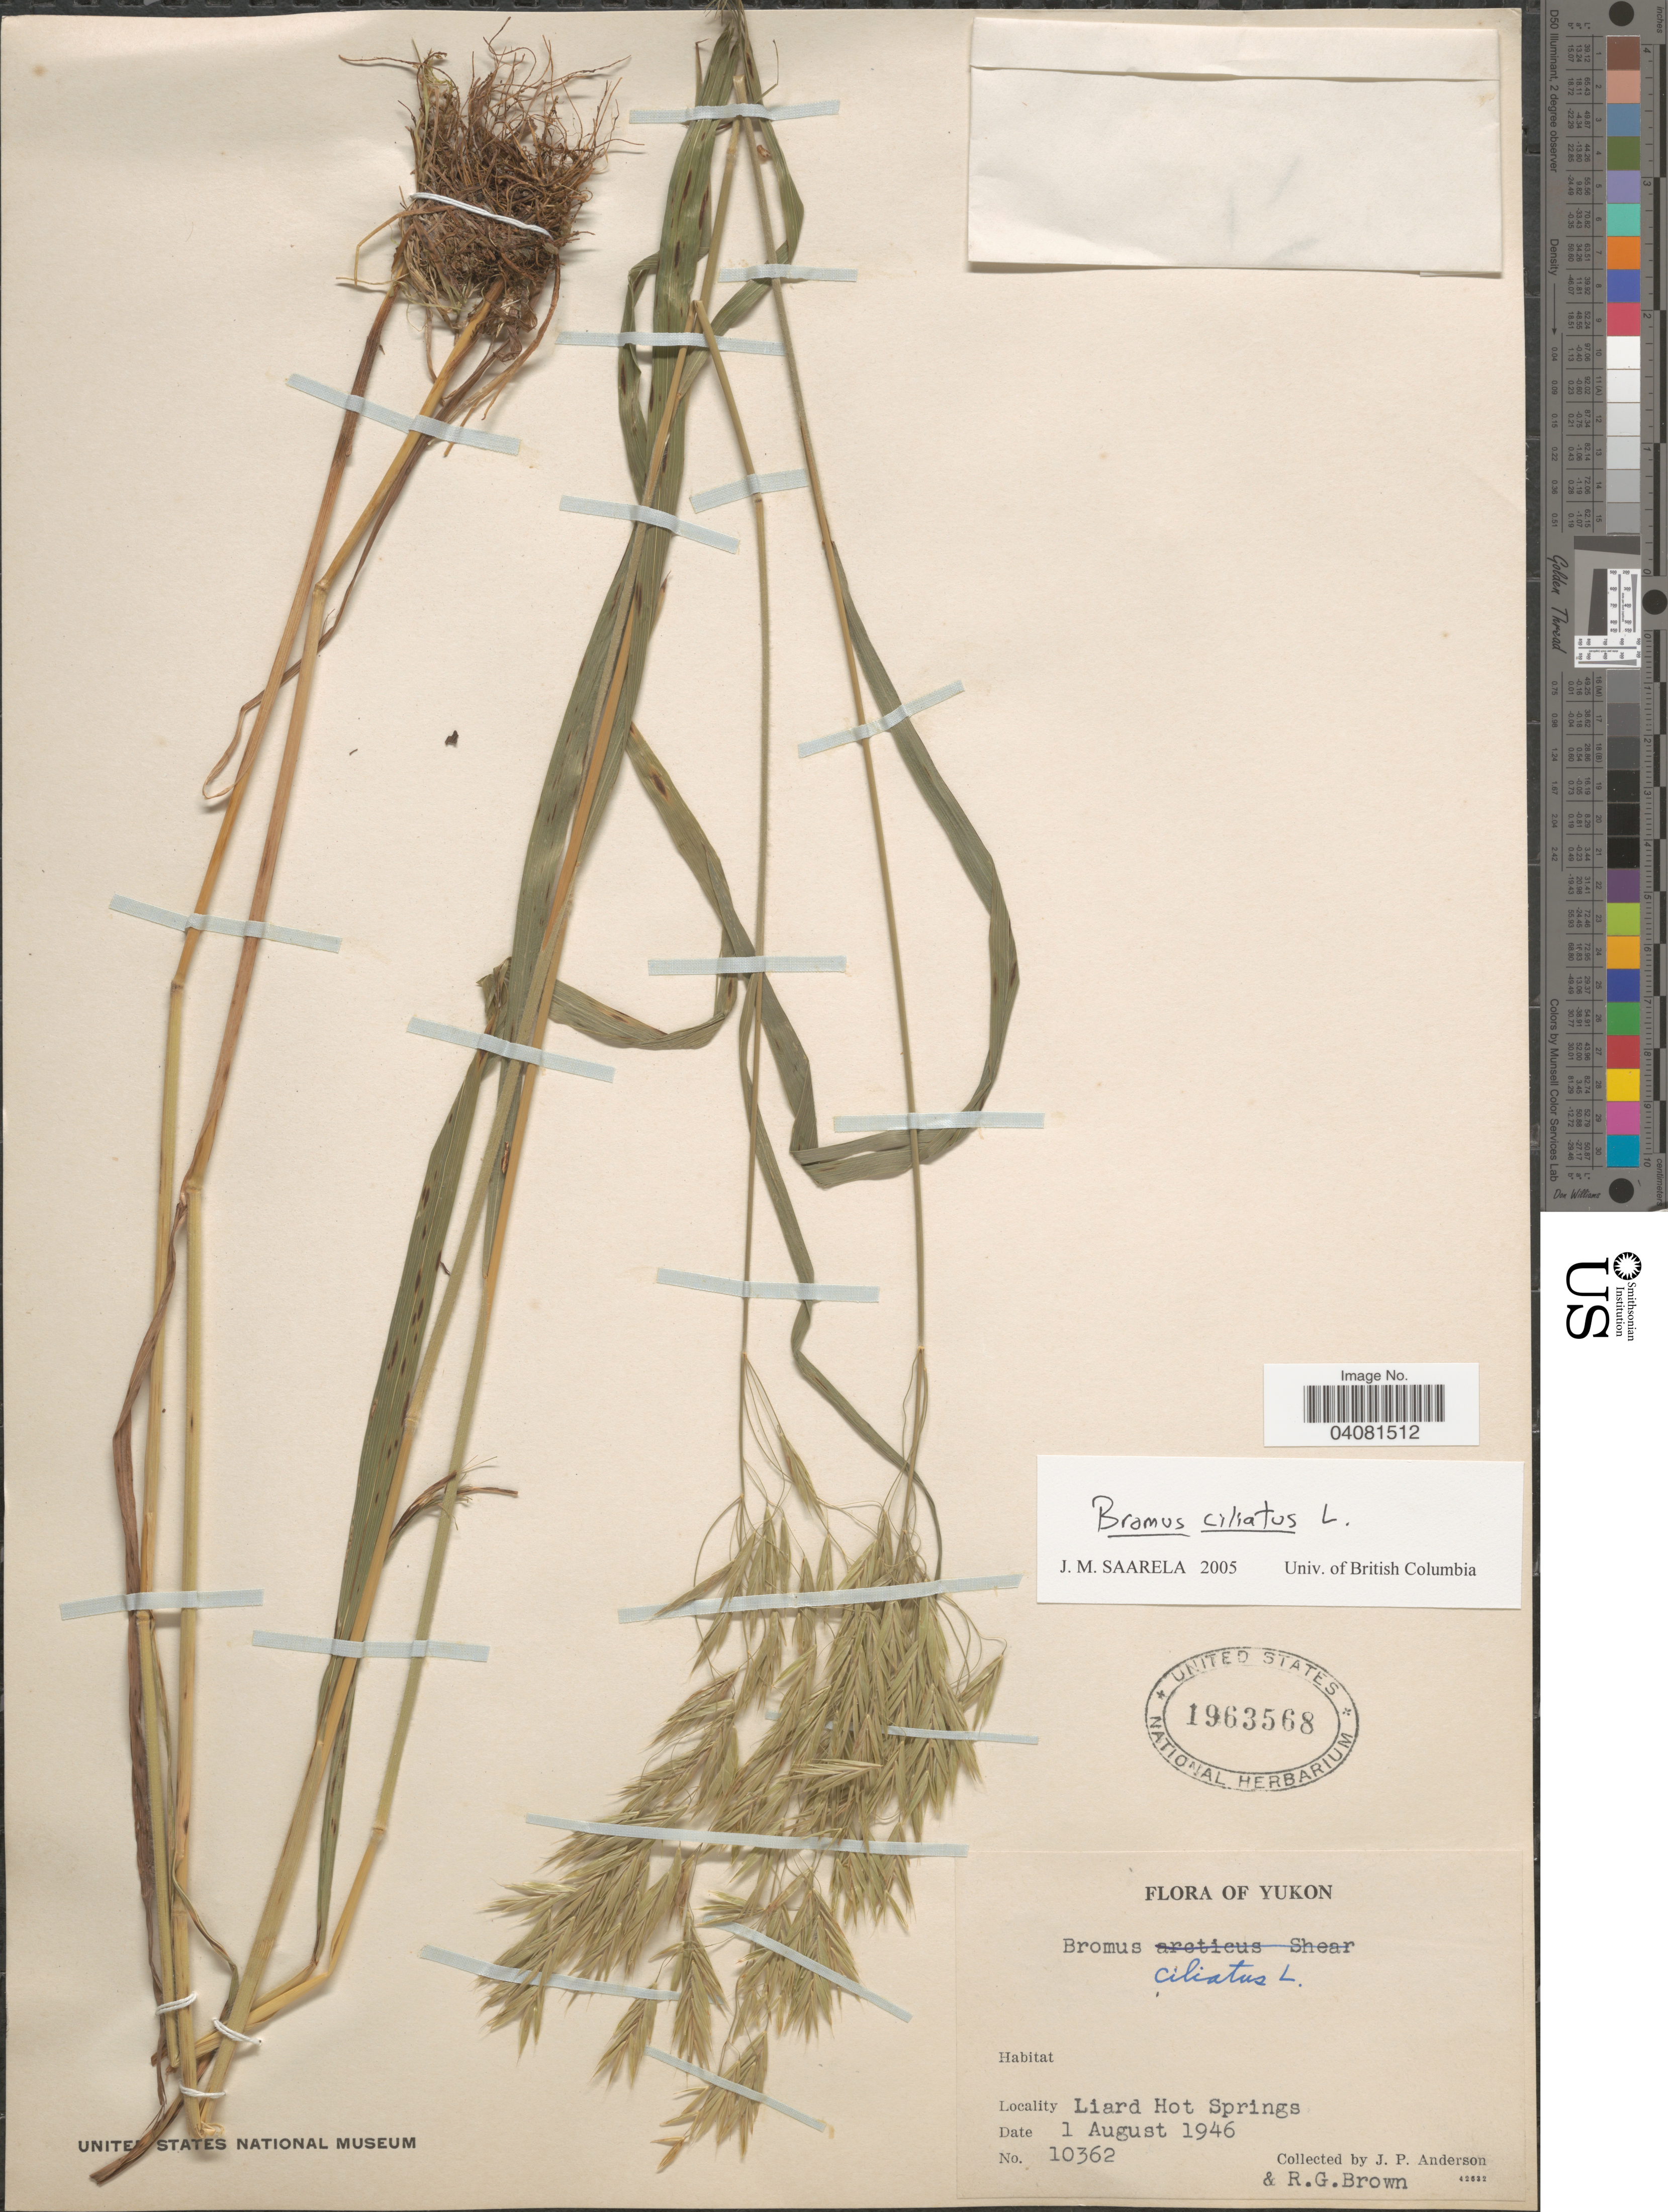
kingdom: Plantae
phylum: Tracheophyta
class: Liliopsida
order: Poales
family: Poaceae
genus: Bromus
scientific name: Bromus ciliatus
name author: L.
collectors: J. P. Anderson & R. G. Brown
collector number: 10362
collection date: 1946-08-01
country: Canada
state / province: Yukon Territory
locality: Yukon. Liard Hot Springs.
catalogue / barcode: US 1963568